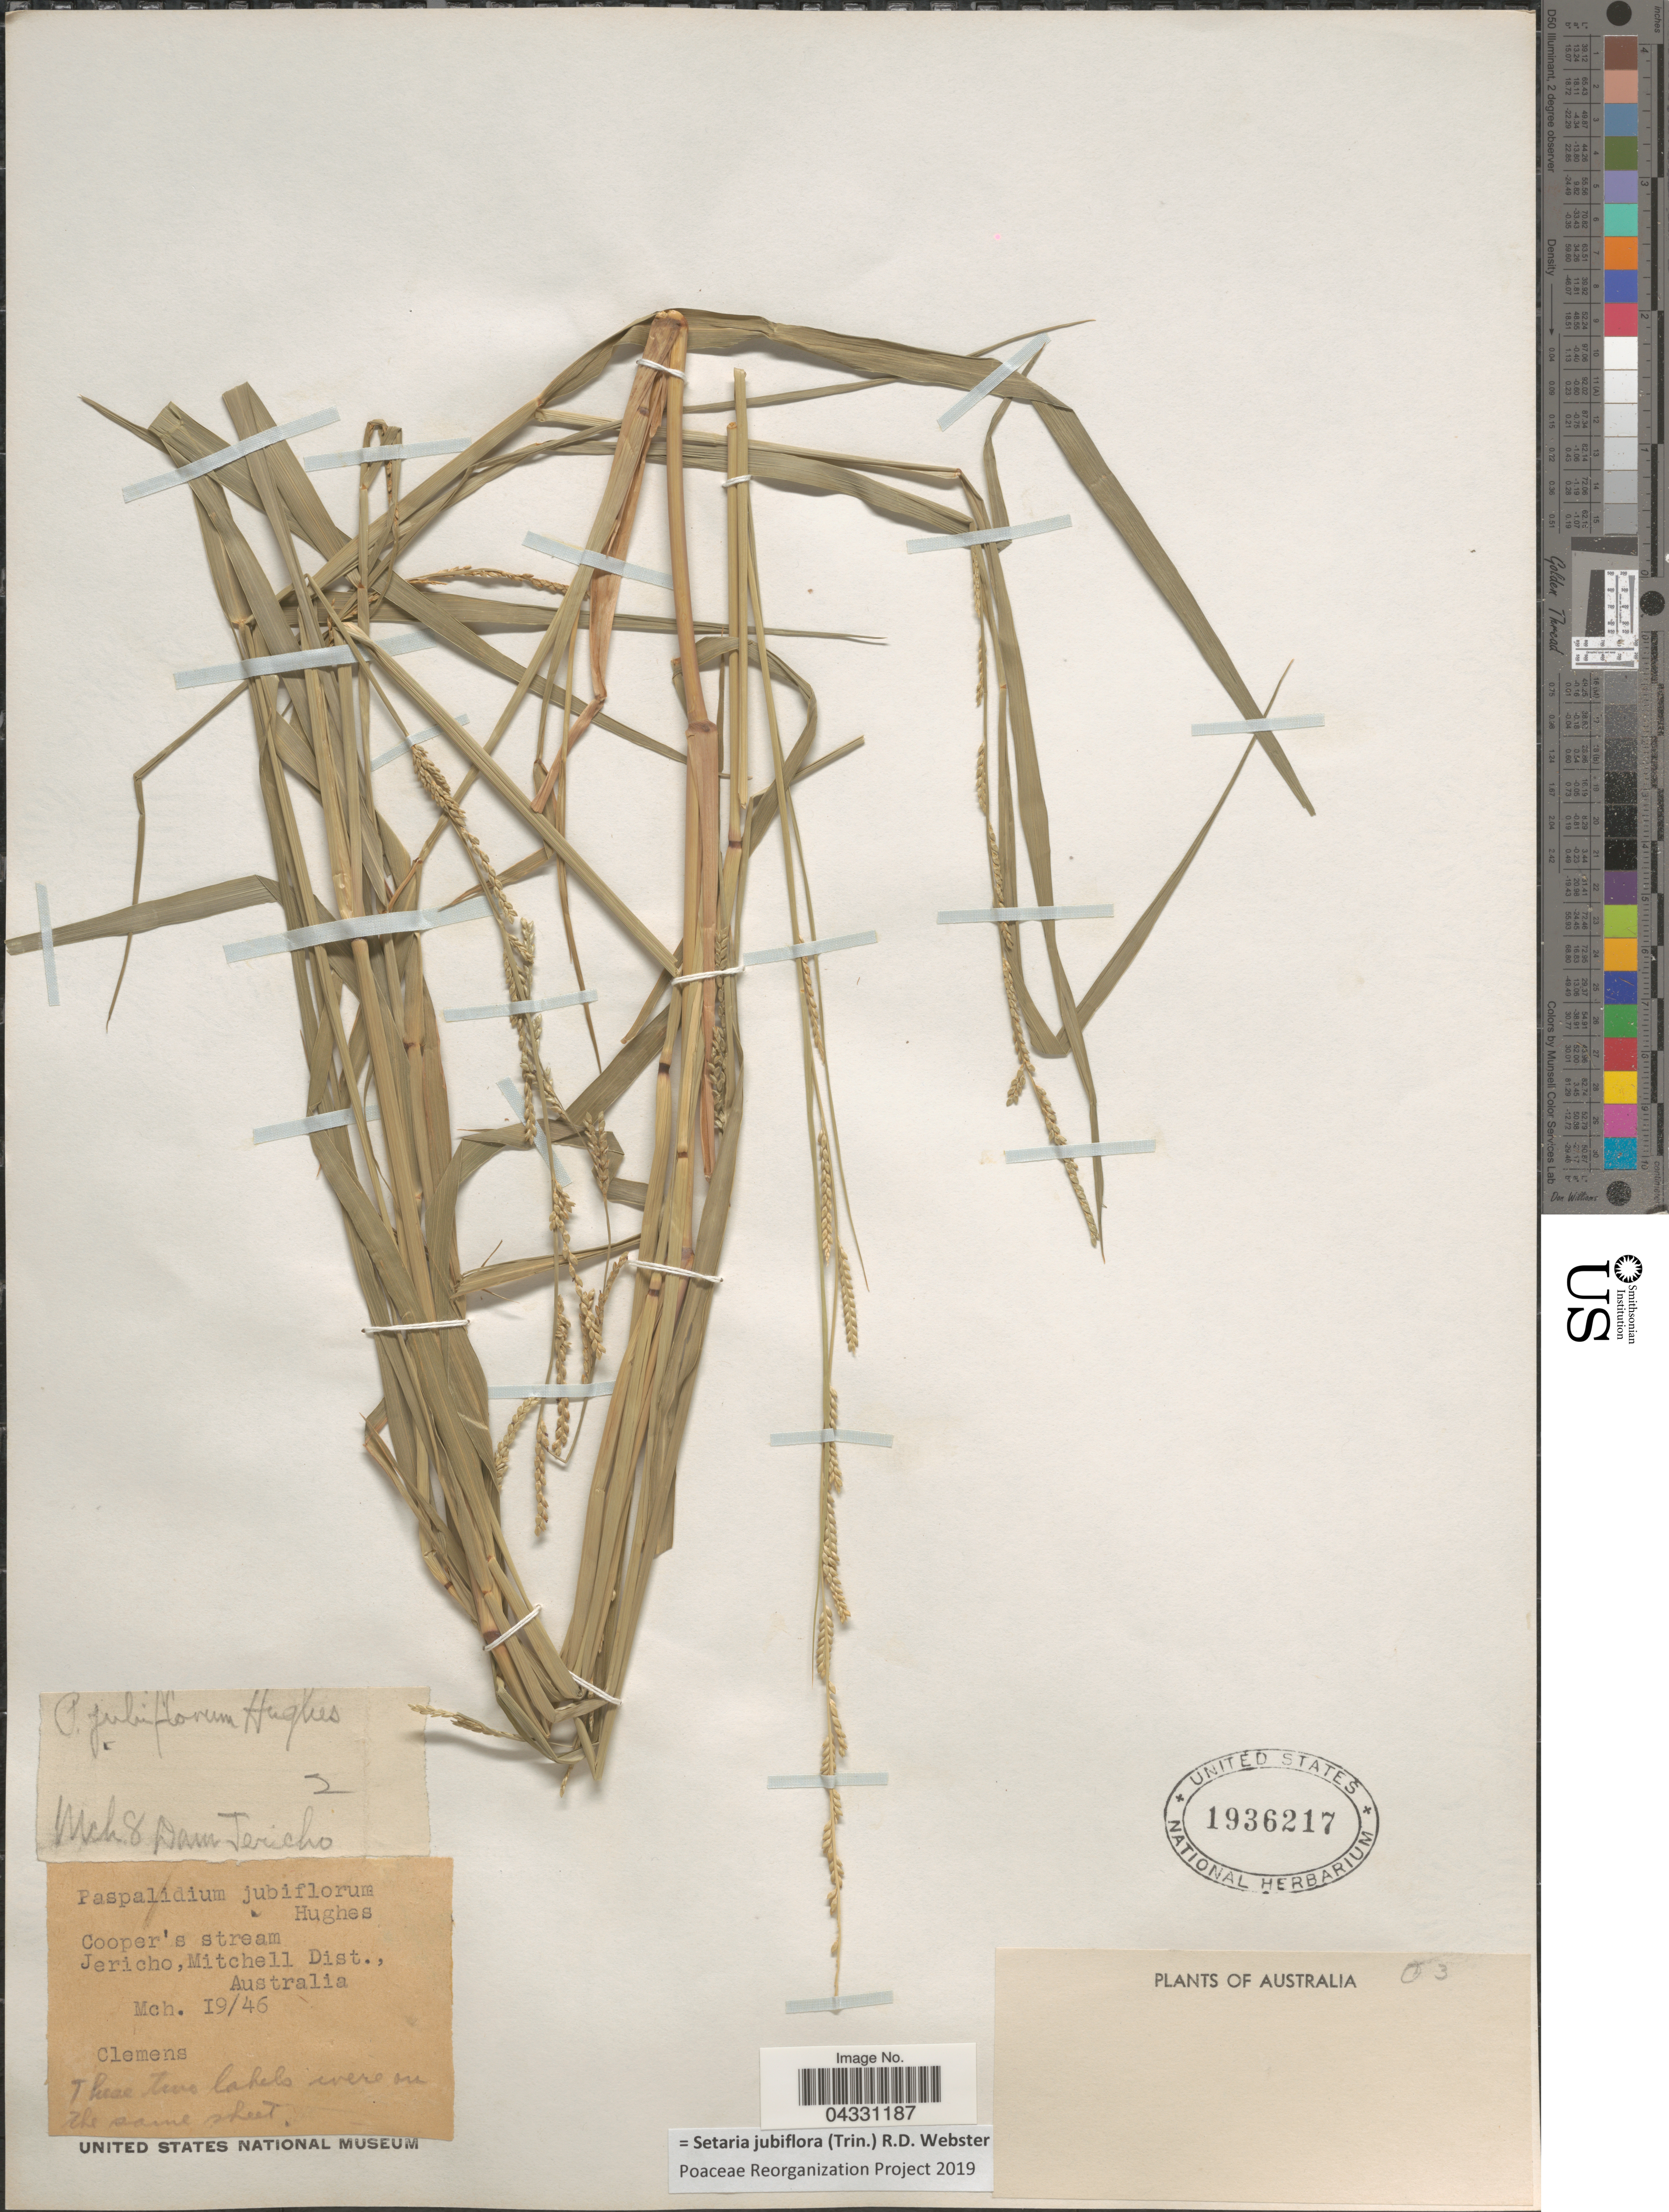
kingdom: Plantae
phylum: Tracheophyta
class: Liliopsida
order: Poales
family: Poaceae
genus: Setaria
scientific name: Setaria jubiflora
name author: (Trin.) R.D. Webster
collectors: -. Clemens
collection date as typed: Transcribed d/m/y: 19/3/46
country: Australia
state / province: Queensland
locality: Cooper's stream. Jericho, Mitchell Dist.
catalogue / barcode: US 1936217